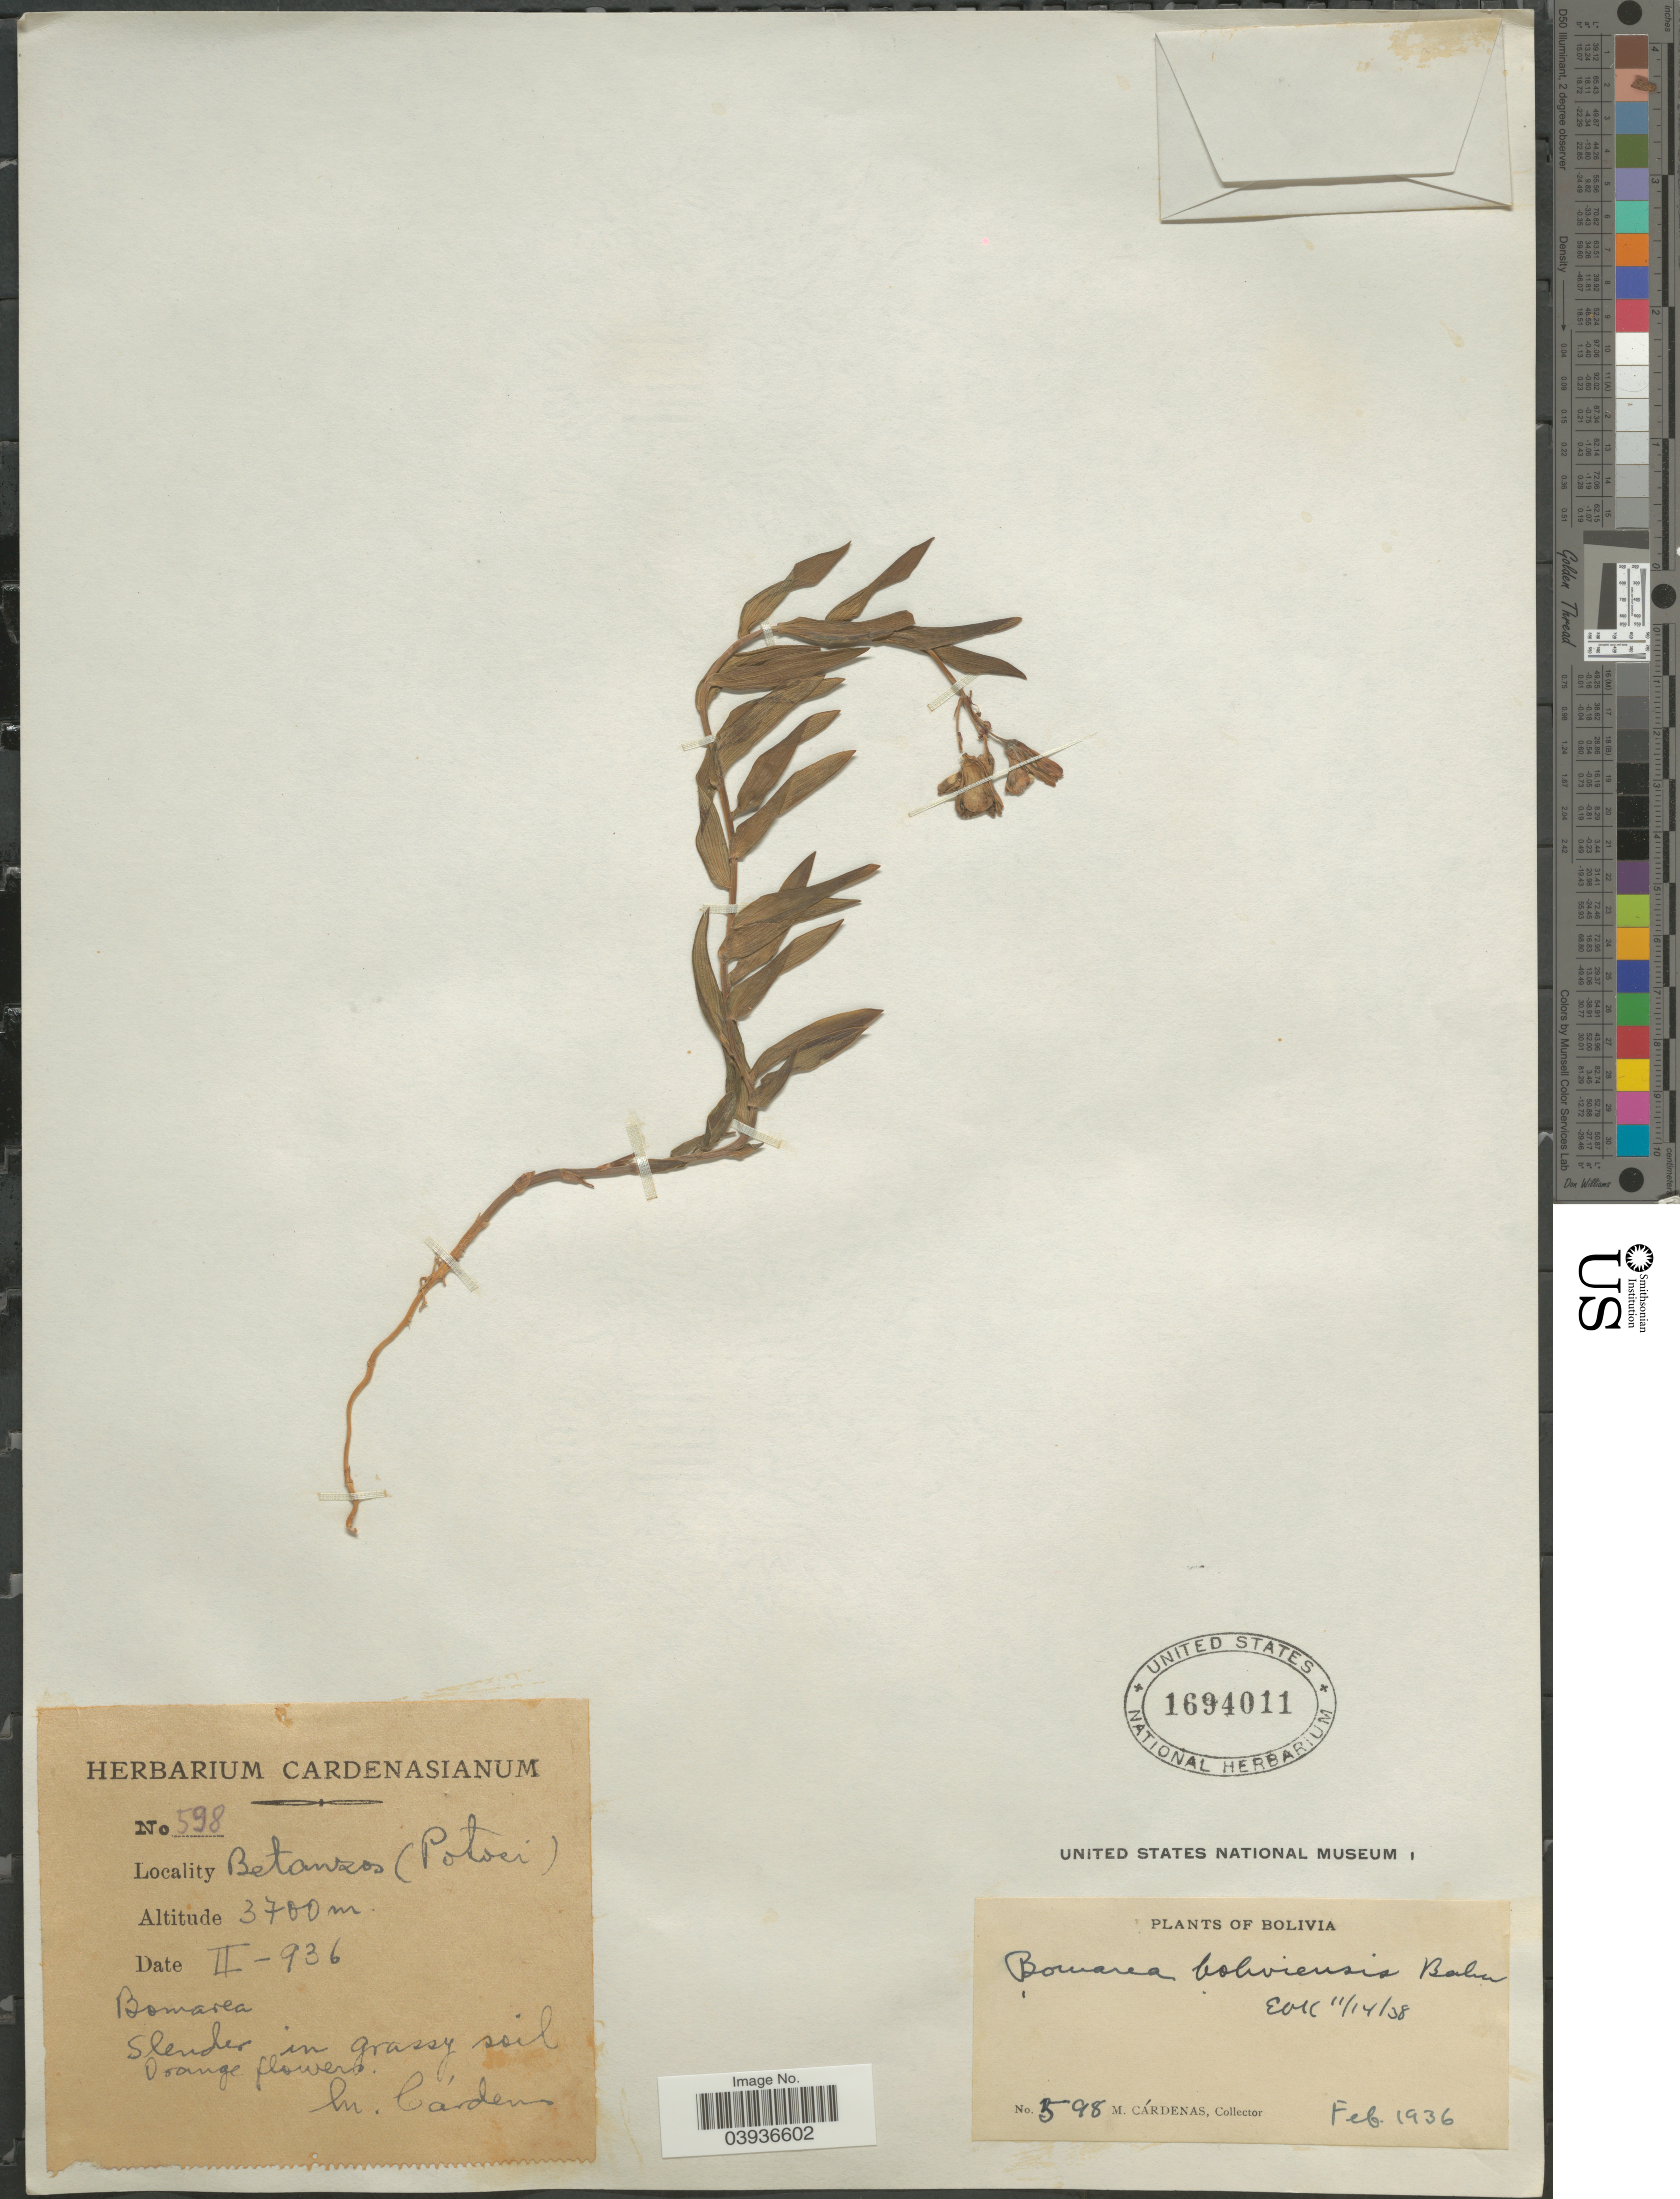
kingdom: Plantae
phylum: Tracheophyta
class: Liliopsida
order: Liliales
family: Alstroemeriaceae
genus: Bomarea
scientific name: Bomarea boliviensis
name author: Baker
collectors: M. Cárdenas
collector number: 598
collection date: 1936-02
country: Bolivia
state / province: Potosi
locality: Betanzos.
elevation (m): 3700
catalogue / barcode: US 1694011